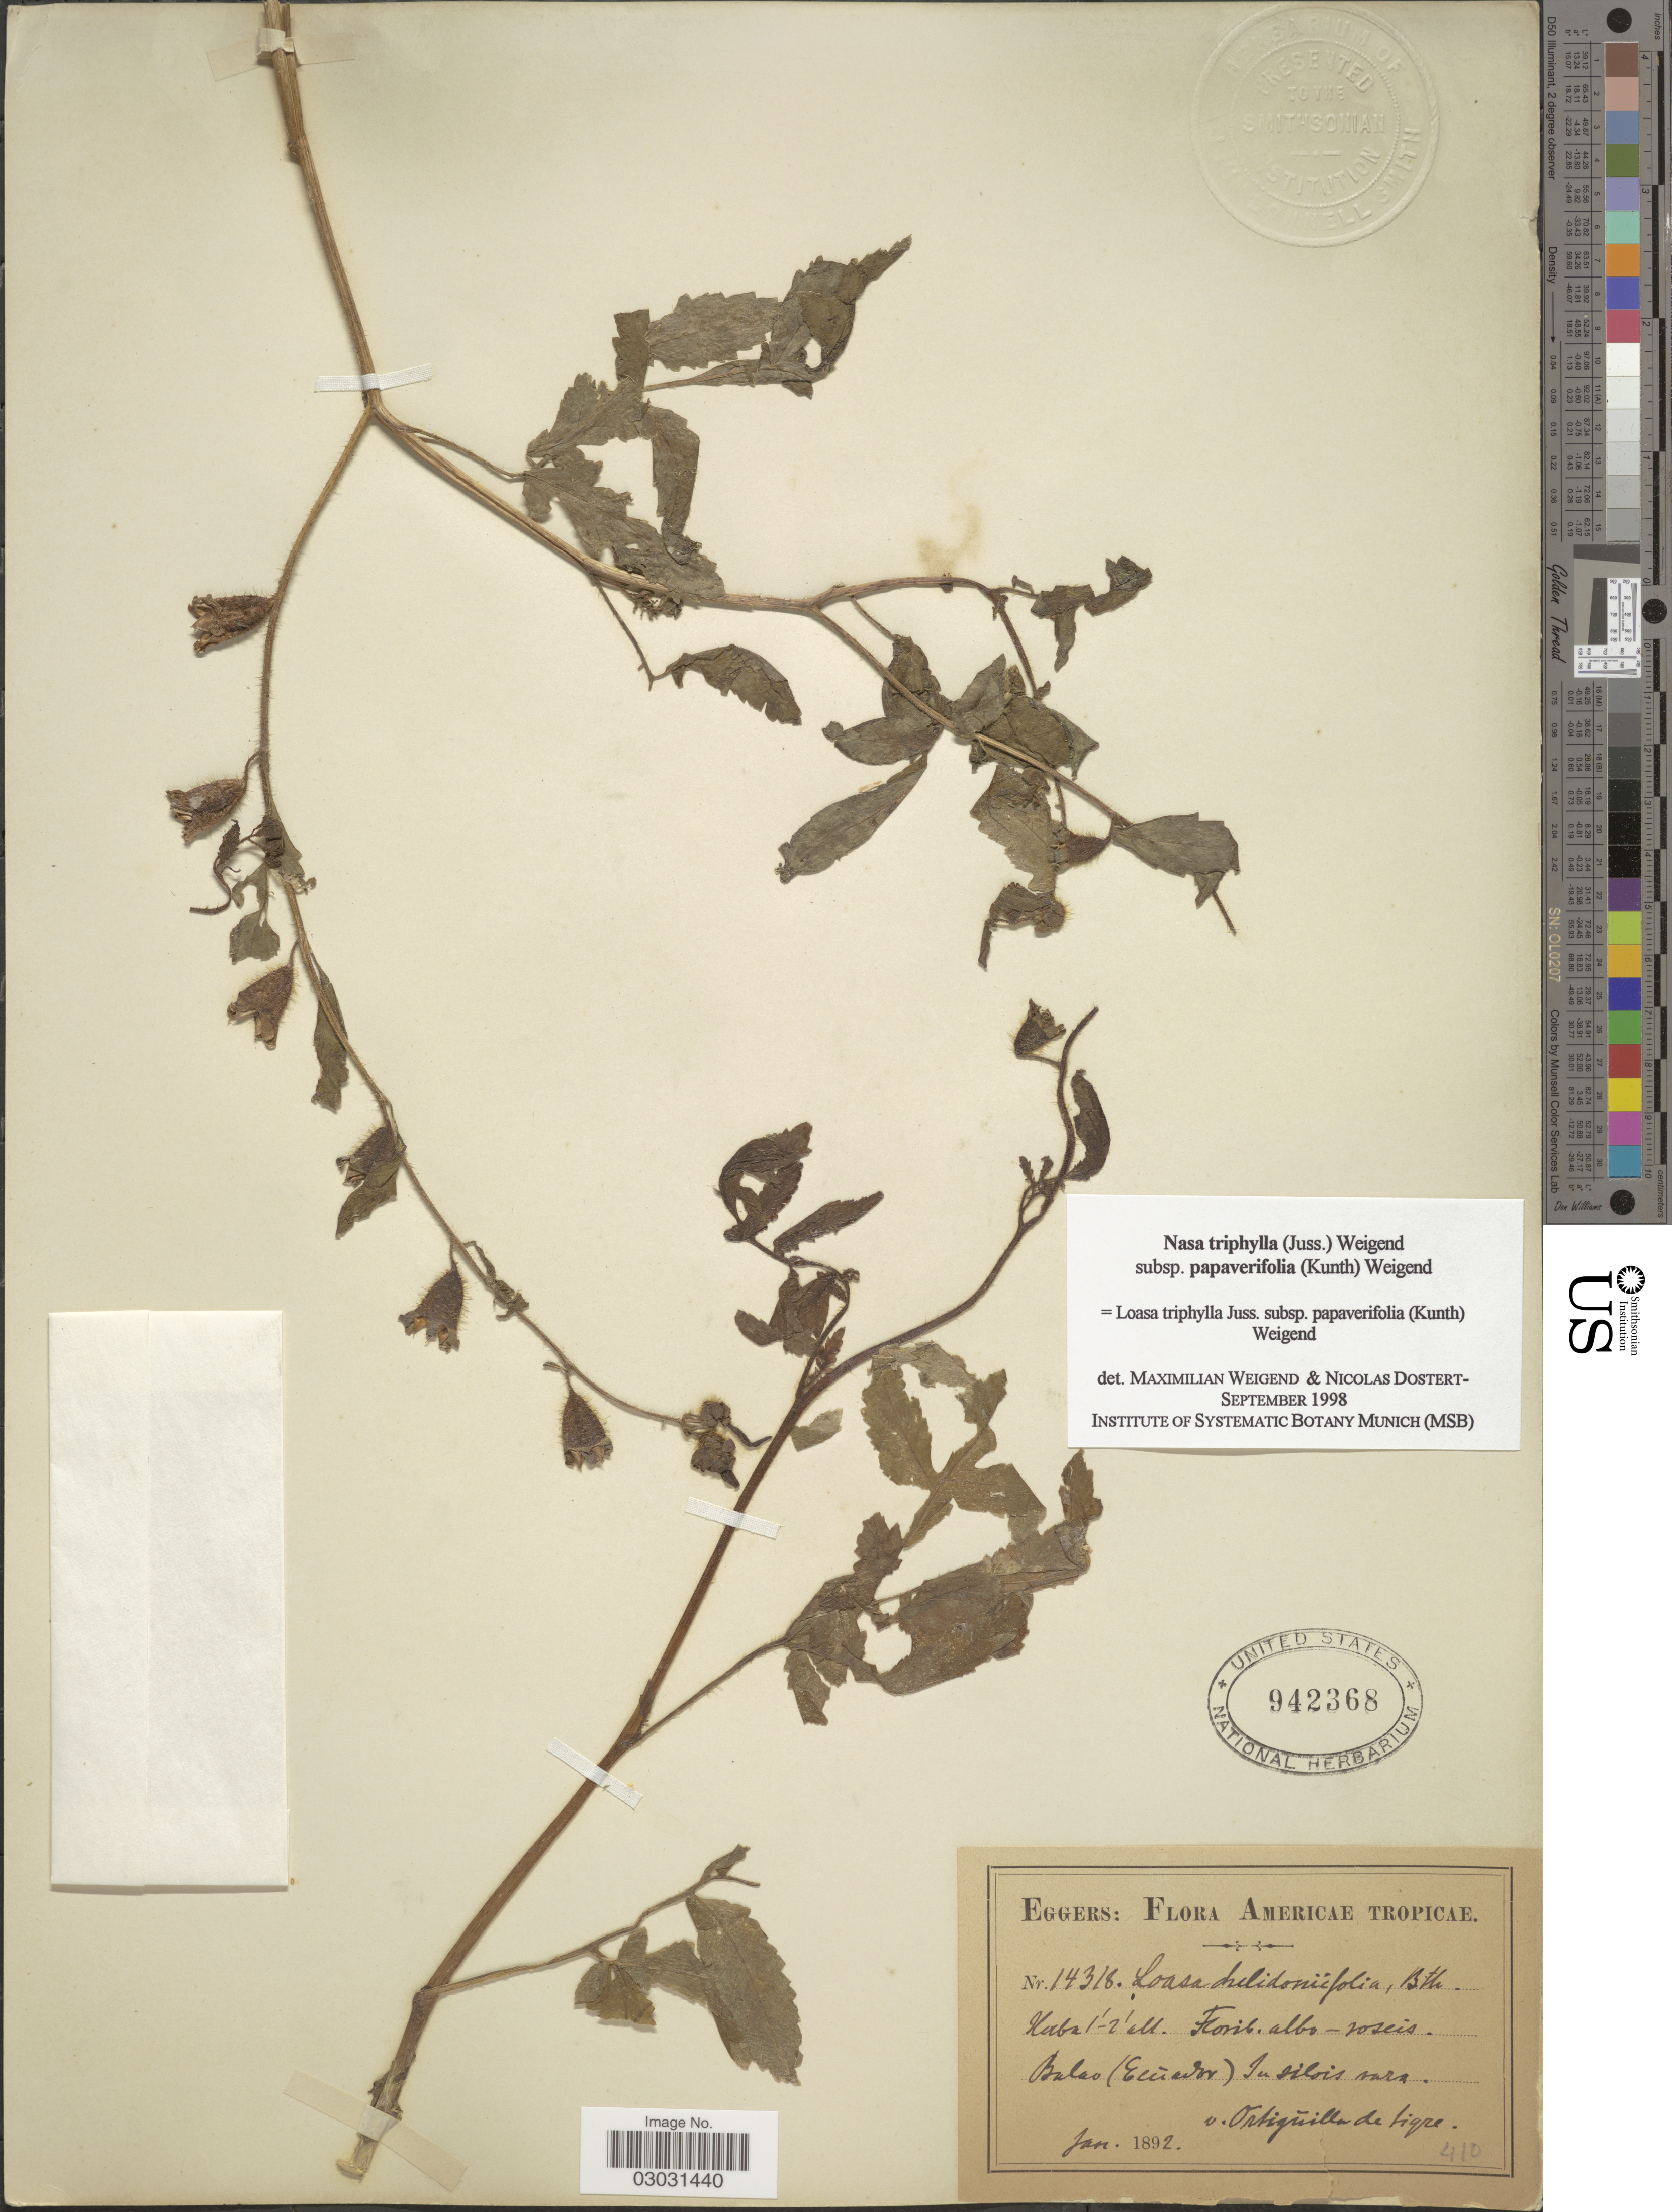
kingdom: Plantae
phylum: Tracheophyta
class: Magnoliopsida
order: Cornales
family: Loasaceae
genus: Nasa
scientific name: Nasa triphylla subsp. papaverifolia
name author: (Kunth) Weigand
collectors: -. Eggers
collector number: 14318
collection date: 1892-01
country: Ecuador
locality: Balao.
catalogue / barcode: US 942368